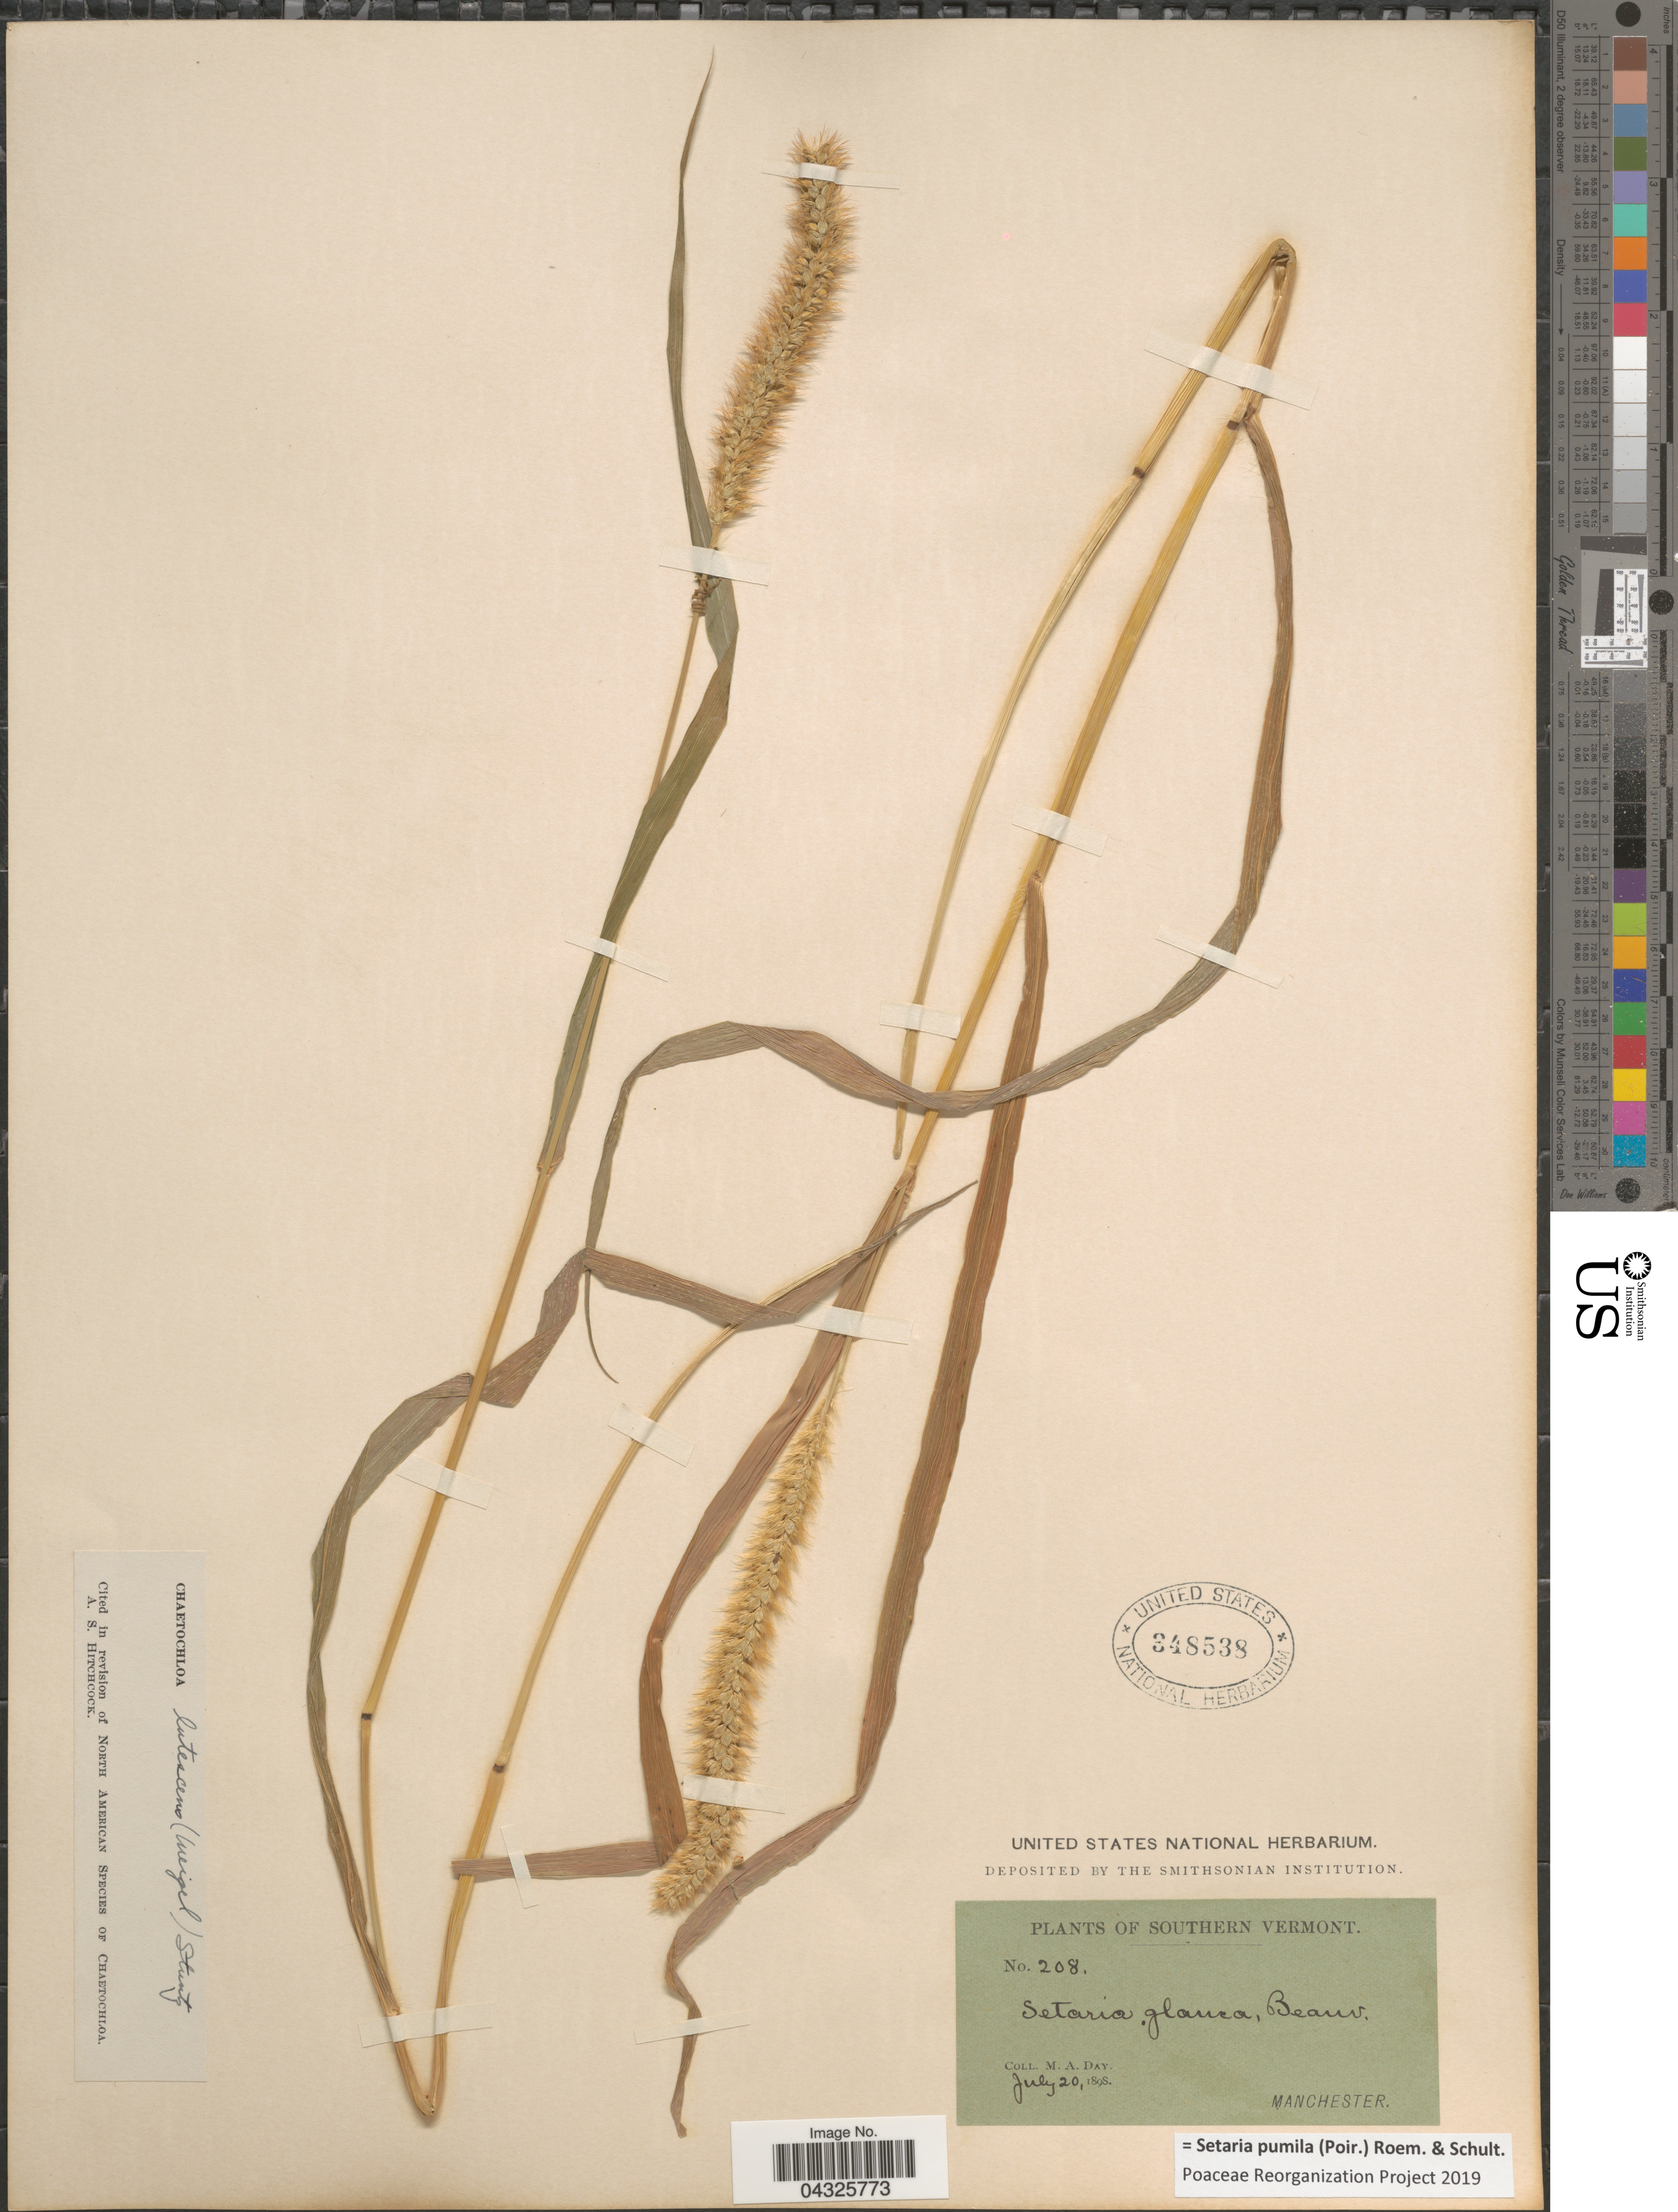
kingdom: Plantae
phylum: Tracheophyta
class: Liliopsida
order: Poales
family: Poaceae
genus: Setaria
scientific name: Setaria pumila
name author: (Poir.) Roem. & Schult.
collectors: M. Day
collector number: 208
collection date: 1898-07-20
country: United States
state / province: Vermont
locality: Southern Vermont. Manchester.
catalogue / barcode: US 348538